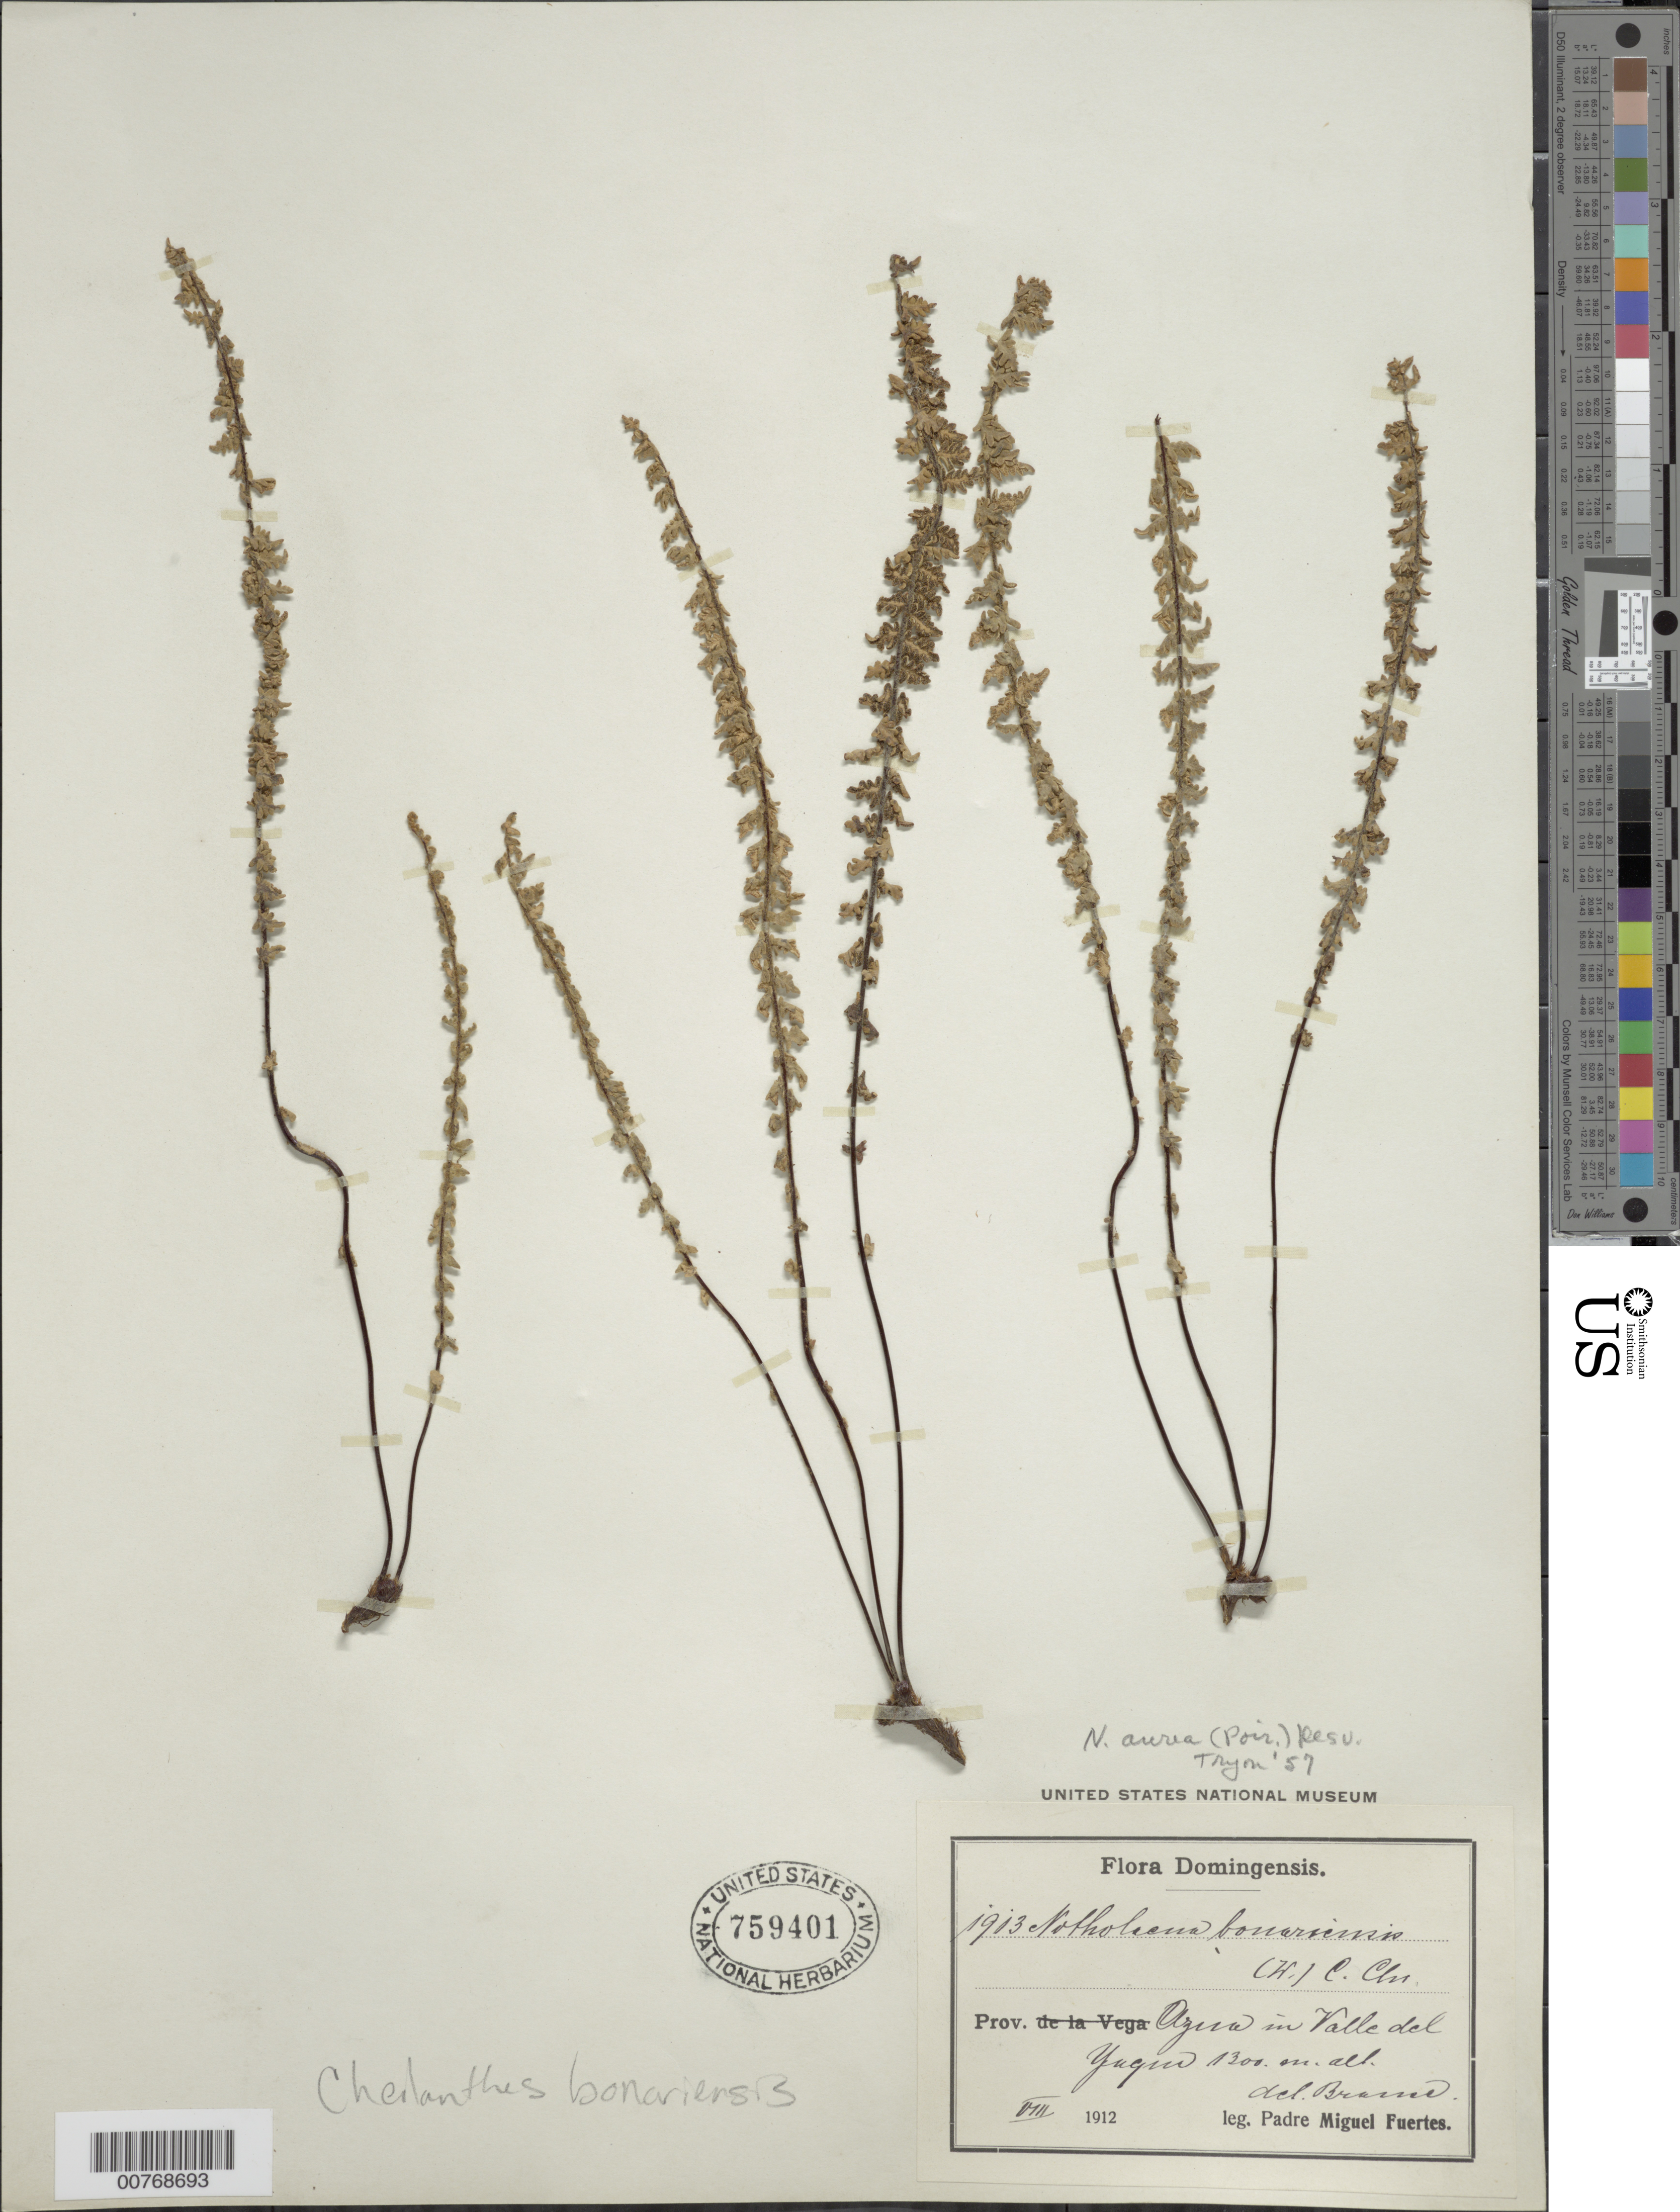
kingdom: Plantae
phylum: Tracheophyta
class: Polypodiopsida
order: Polypodiales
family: Pteridaceae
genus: Myriopteris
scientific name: Myriopteris aurea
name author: (Poir.) Grusz & Windham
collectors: M. D. Fuertes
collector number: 1913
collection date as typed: Aug 1912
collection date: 1912-08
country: Dominican Republic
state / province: Azua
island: Hispaniola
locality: Valle del Yagua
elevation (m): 1300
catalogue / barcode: US 759401